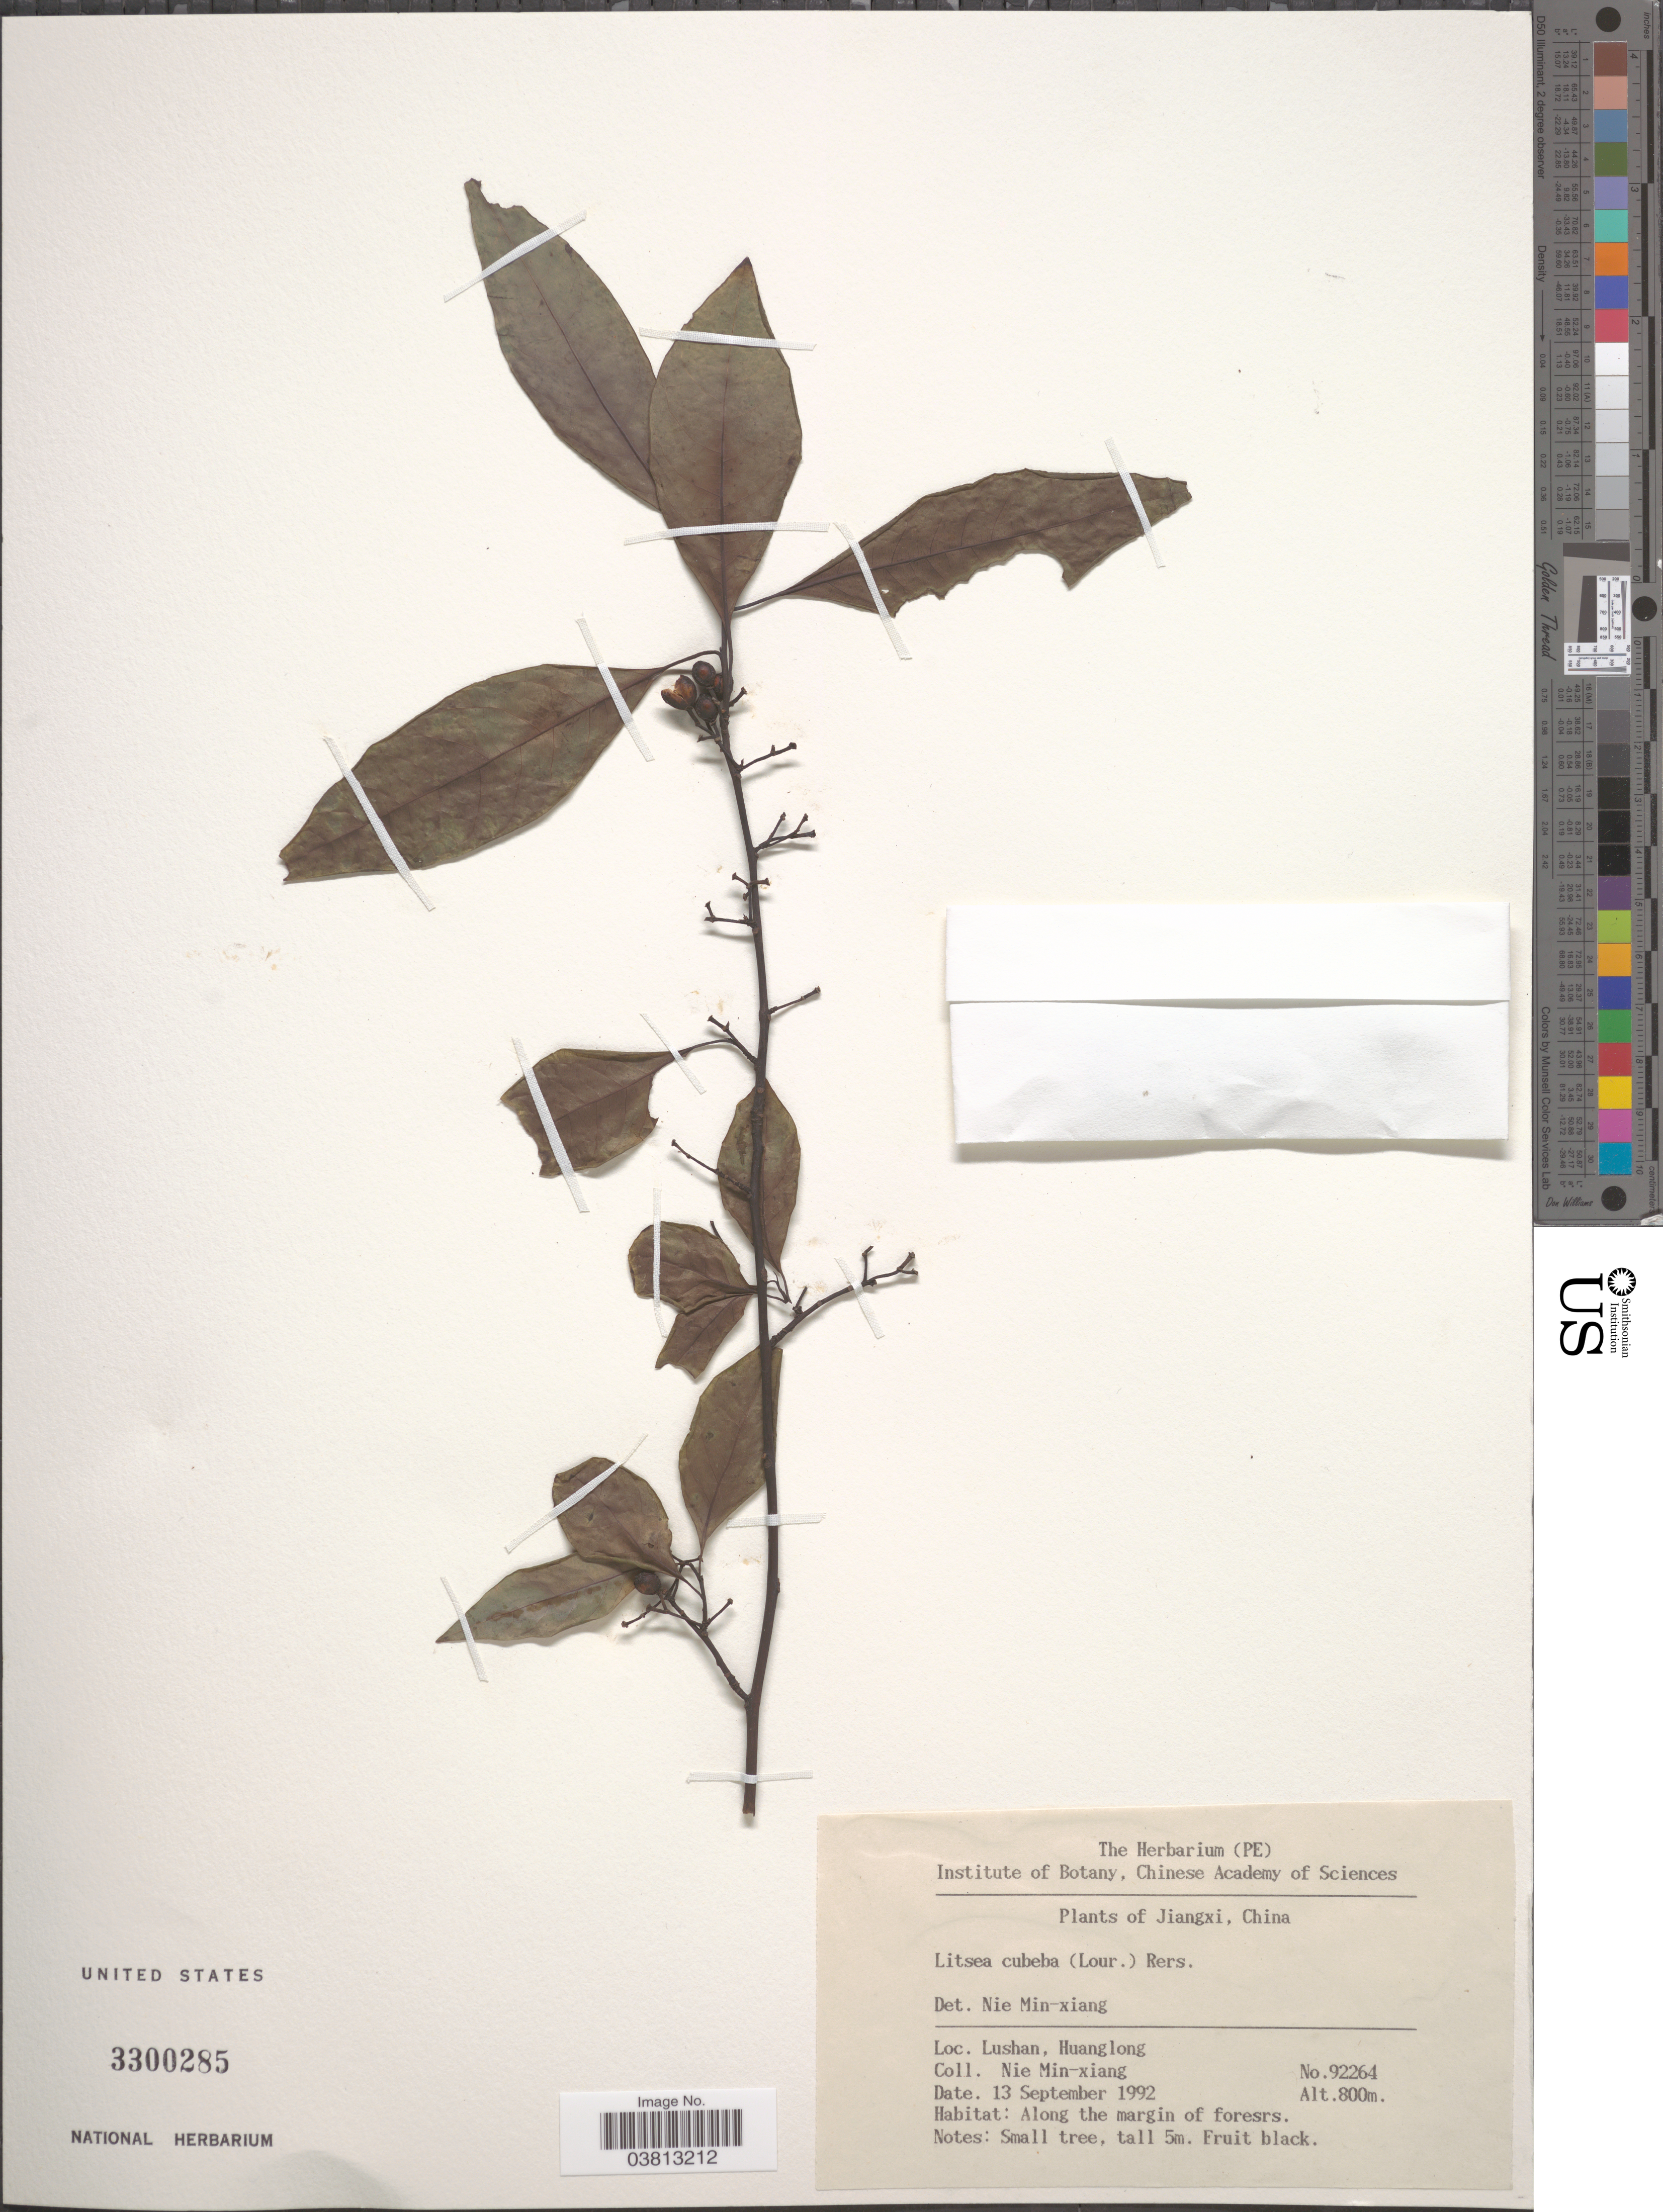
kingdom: Plantae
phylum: Tracheophyta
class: Magnoliopsida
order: Laurales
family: Lauraceae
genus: Litsea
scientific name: Litsea cubeba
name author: (Lour.) Pers.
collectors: M. Nie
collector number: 92264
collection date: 1992-09-13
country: China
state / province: Jiangxi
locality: Lushan, Huanglong.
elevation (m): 800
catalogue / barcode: US 3300285